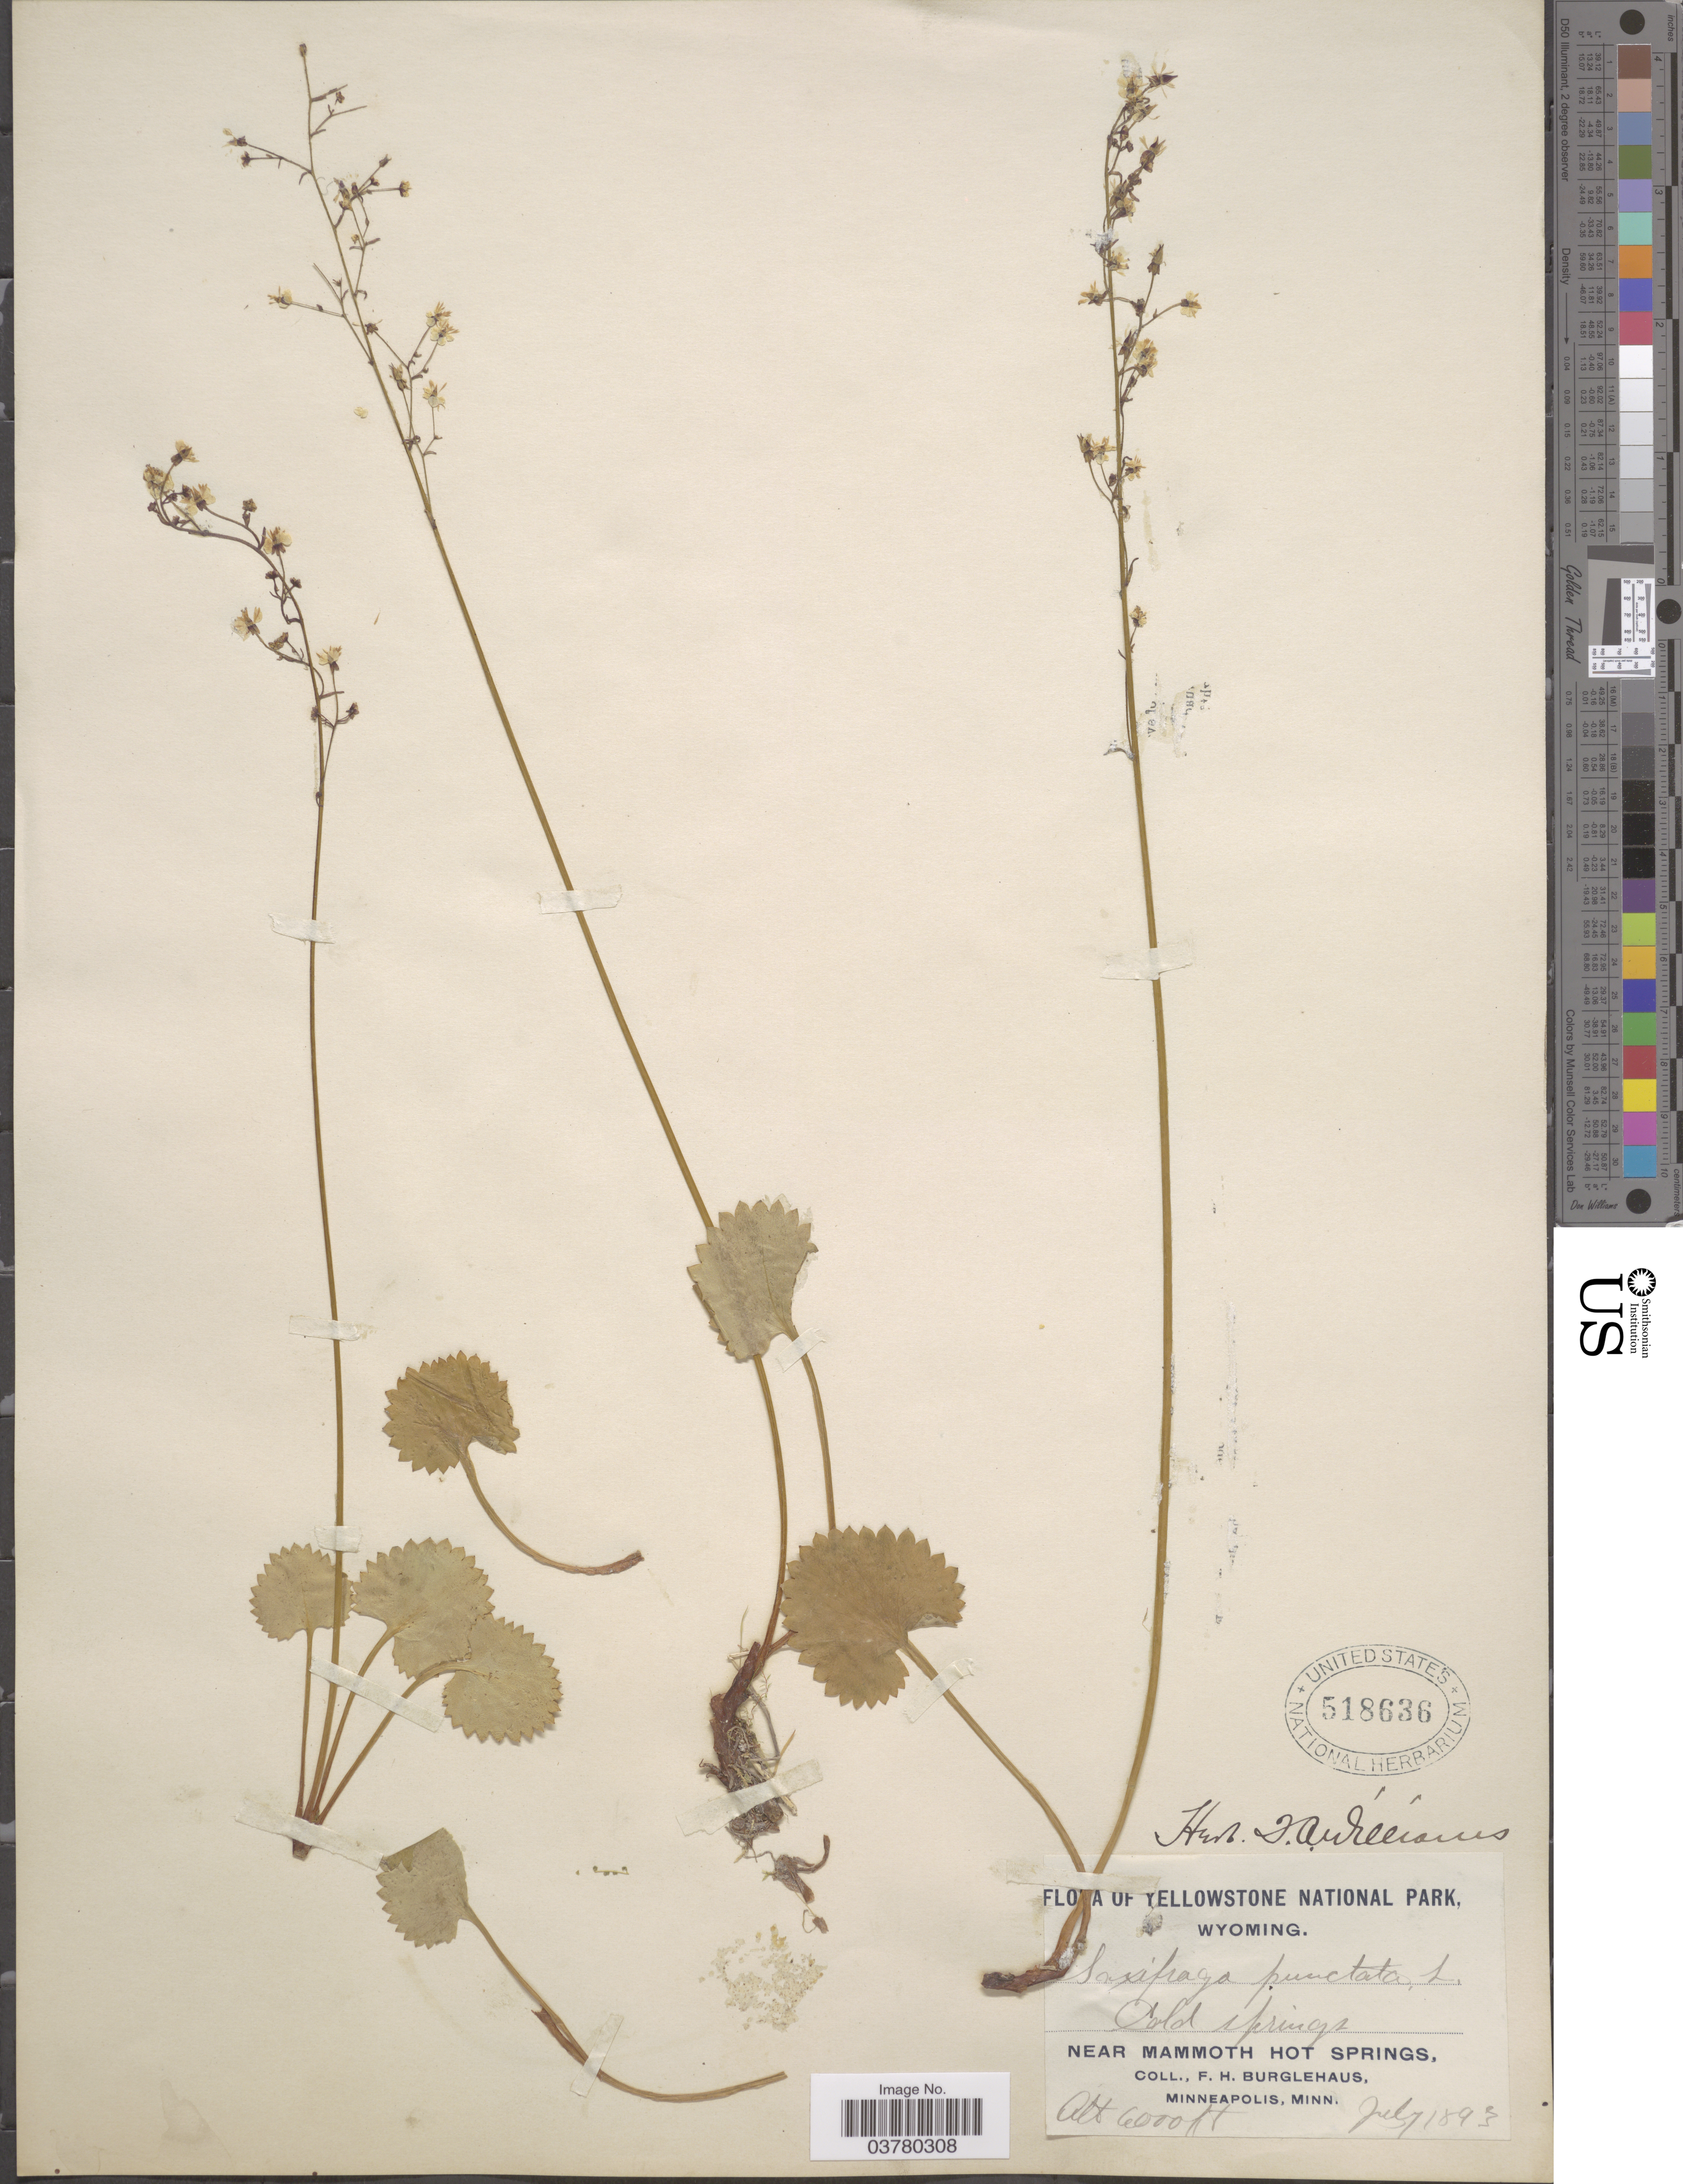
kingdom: Plantae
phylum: Tracheophyta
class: Magnoliopsida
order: Saxifragales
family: Saxifragaceae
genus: Micranthes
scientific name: Micranthes odontoloma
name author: (Piper) A. Heller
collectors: F. Burglehaus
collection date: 1893-07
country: United States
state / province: Wyoming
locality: Yellowstone National Park. Cold springs. Near Mammoth Hot Springs.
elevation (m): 1829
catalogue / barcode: US 518636